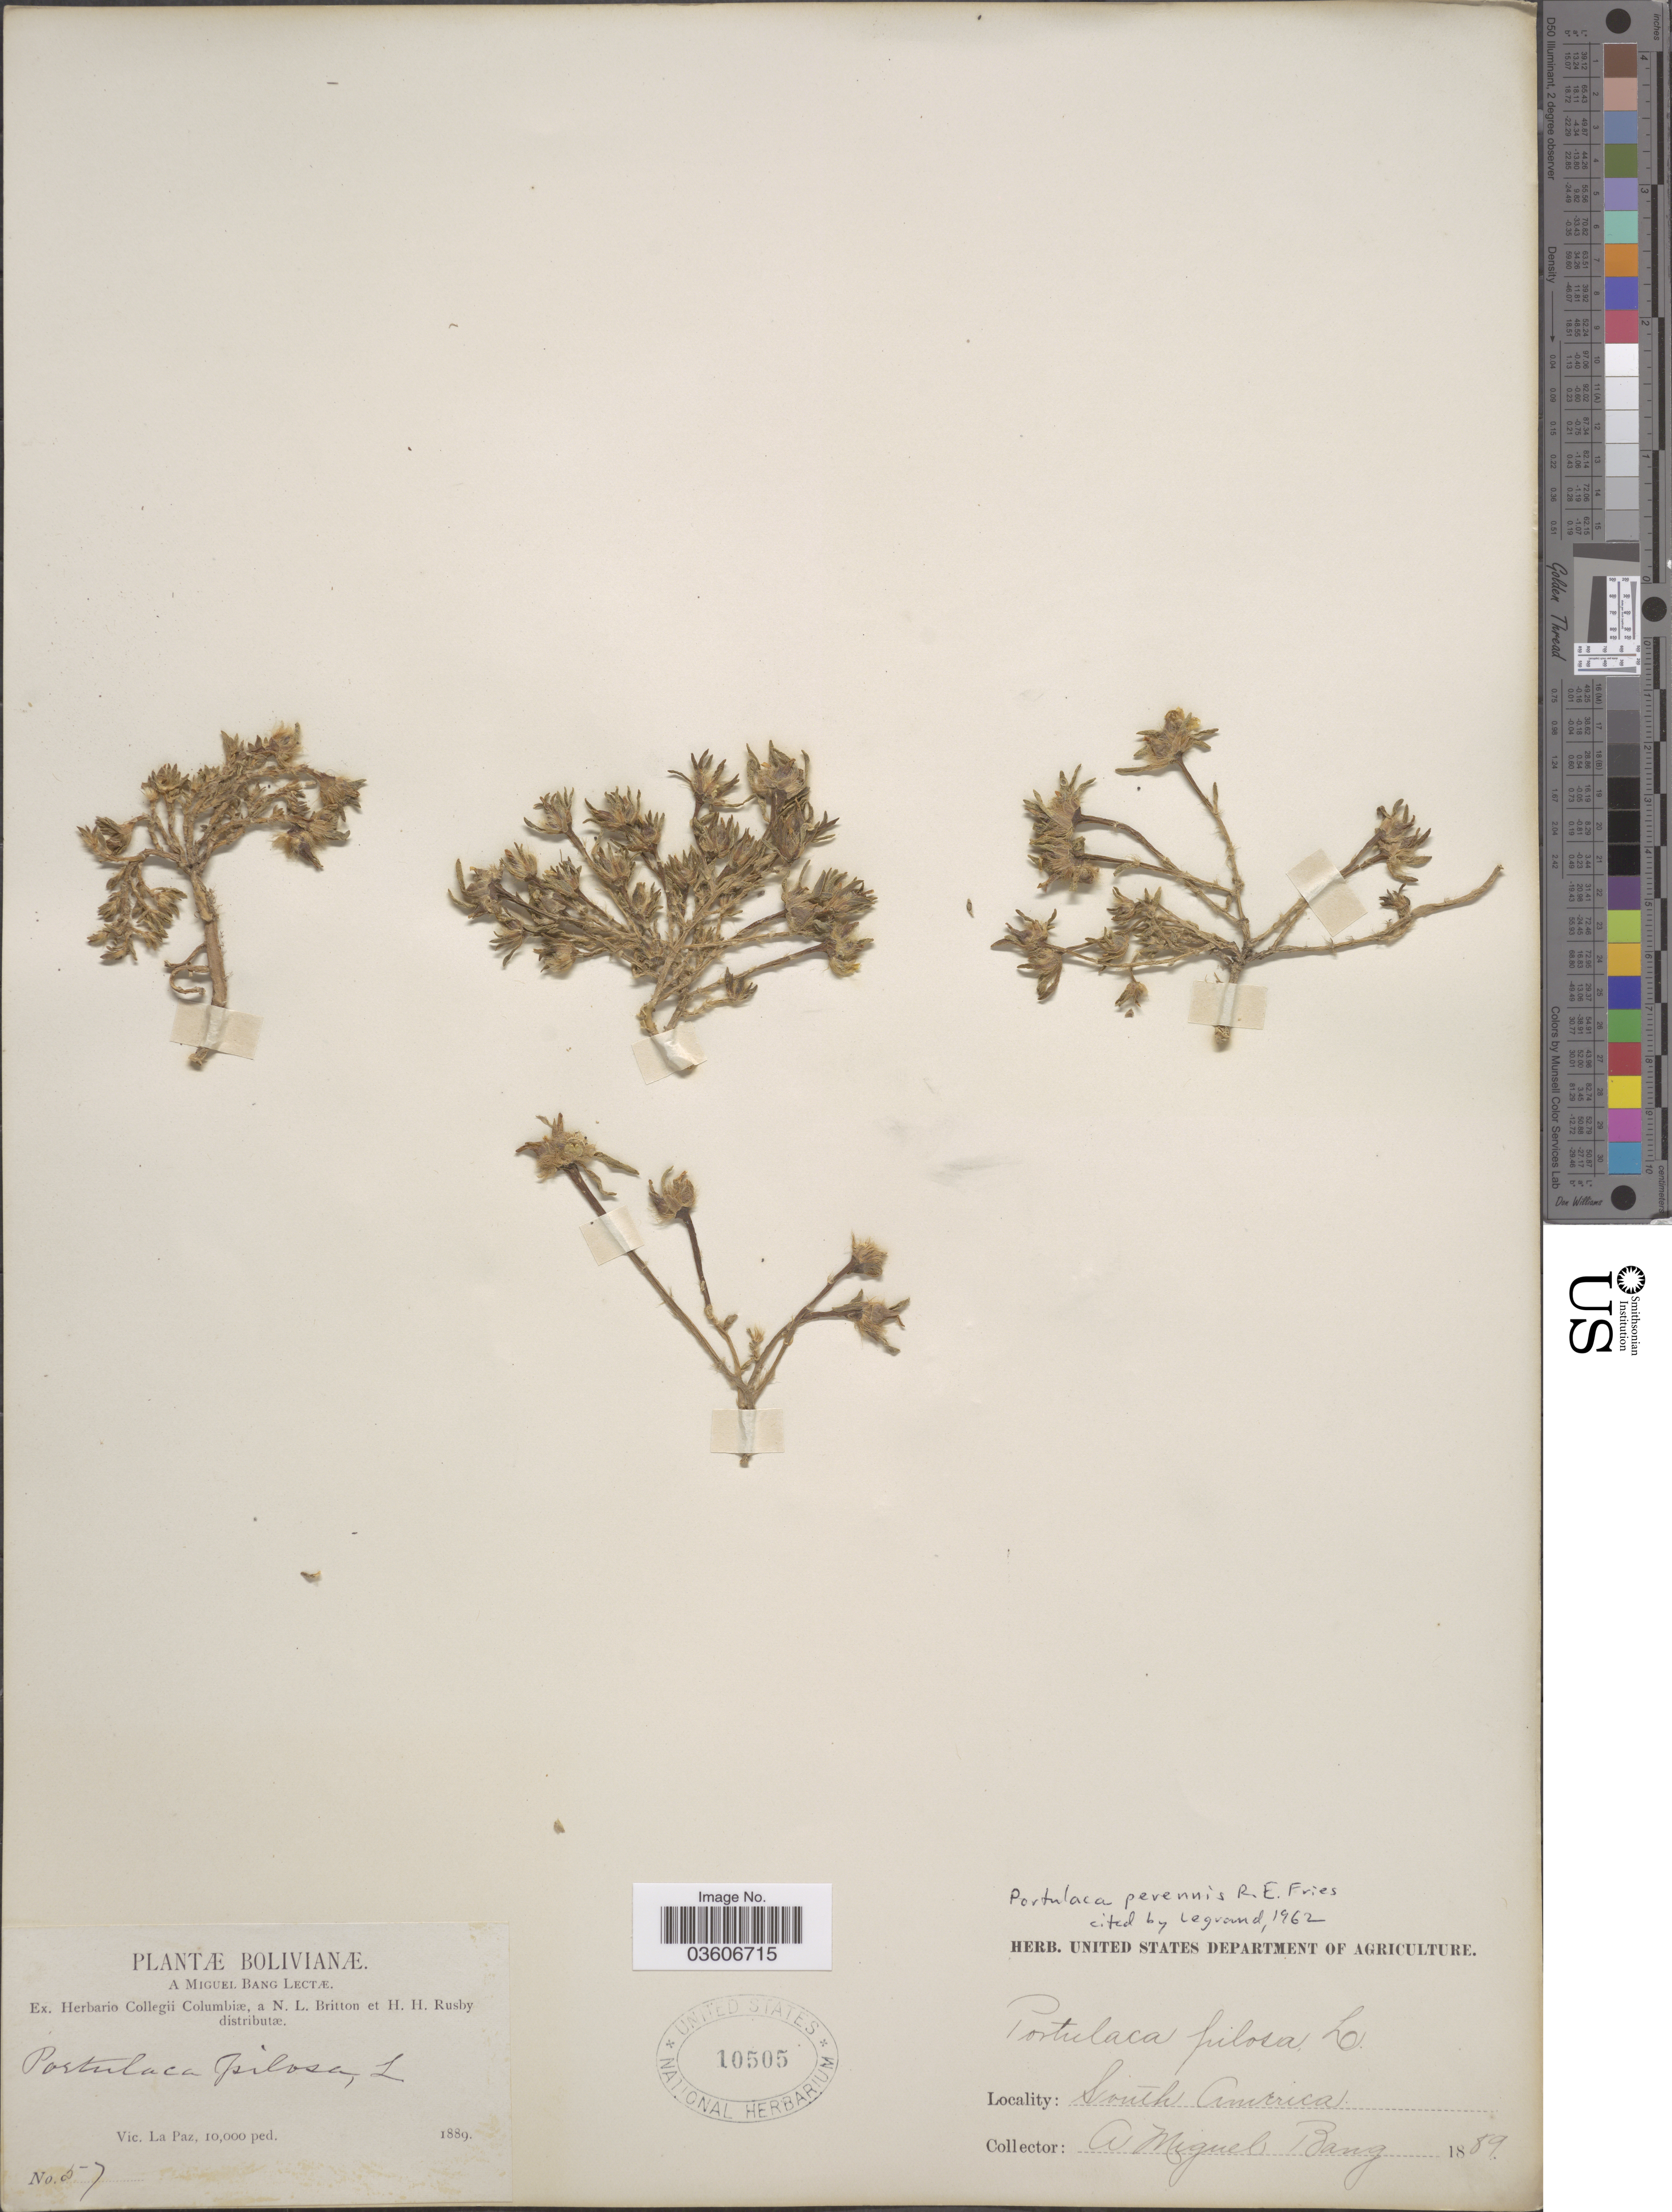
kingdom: Plantae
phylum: Tracheophyta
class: Magnoliopsida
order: Caryophyllales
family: Portulacaceae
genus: Portulaca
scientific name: Portulaca perennis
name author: R.E. Fr.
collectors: M. Bang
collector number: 57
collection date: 1889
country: Bolivia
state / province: La Paz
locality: Vic. La Paz.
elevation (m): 3048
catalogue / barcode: US 10505